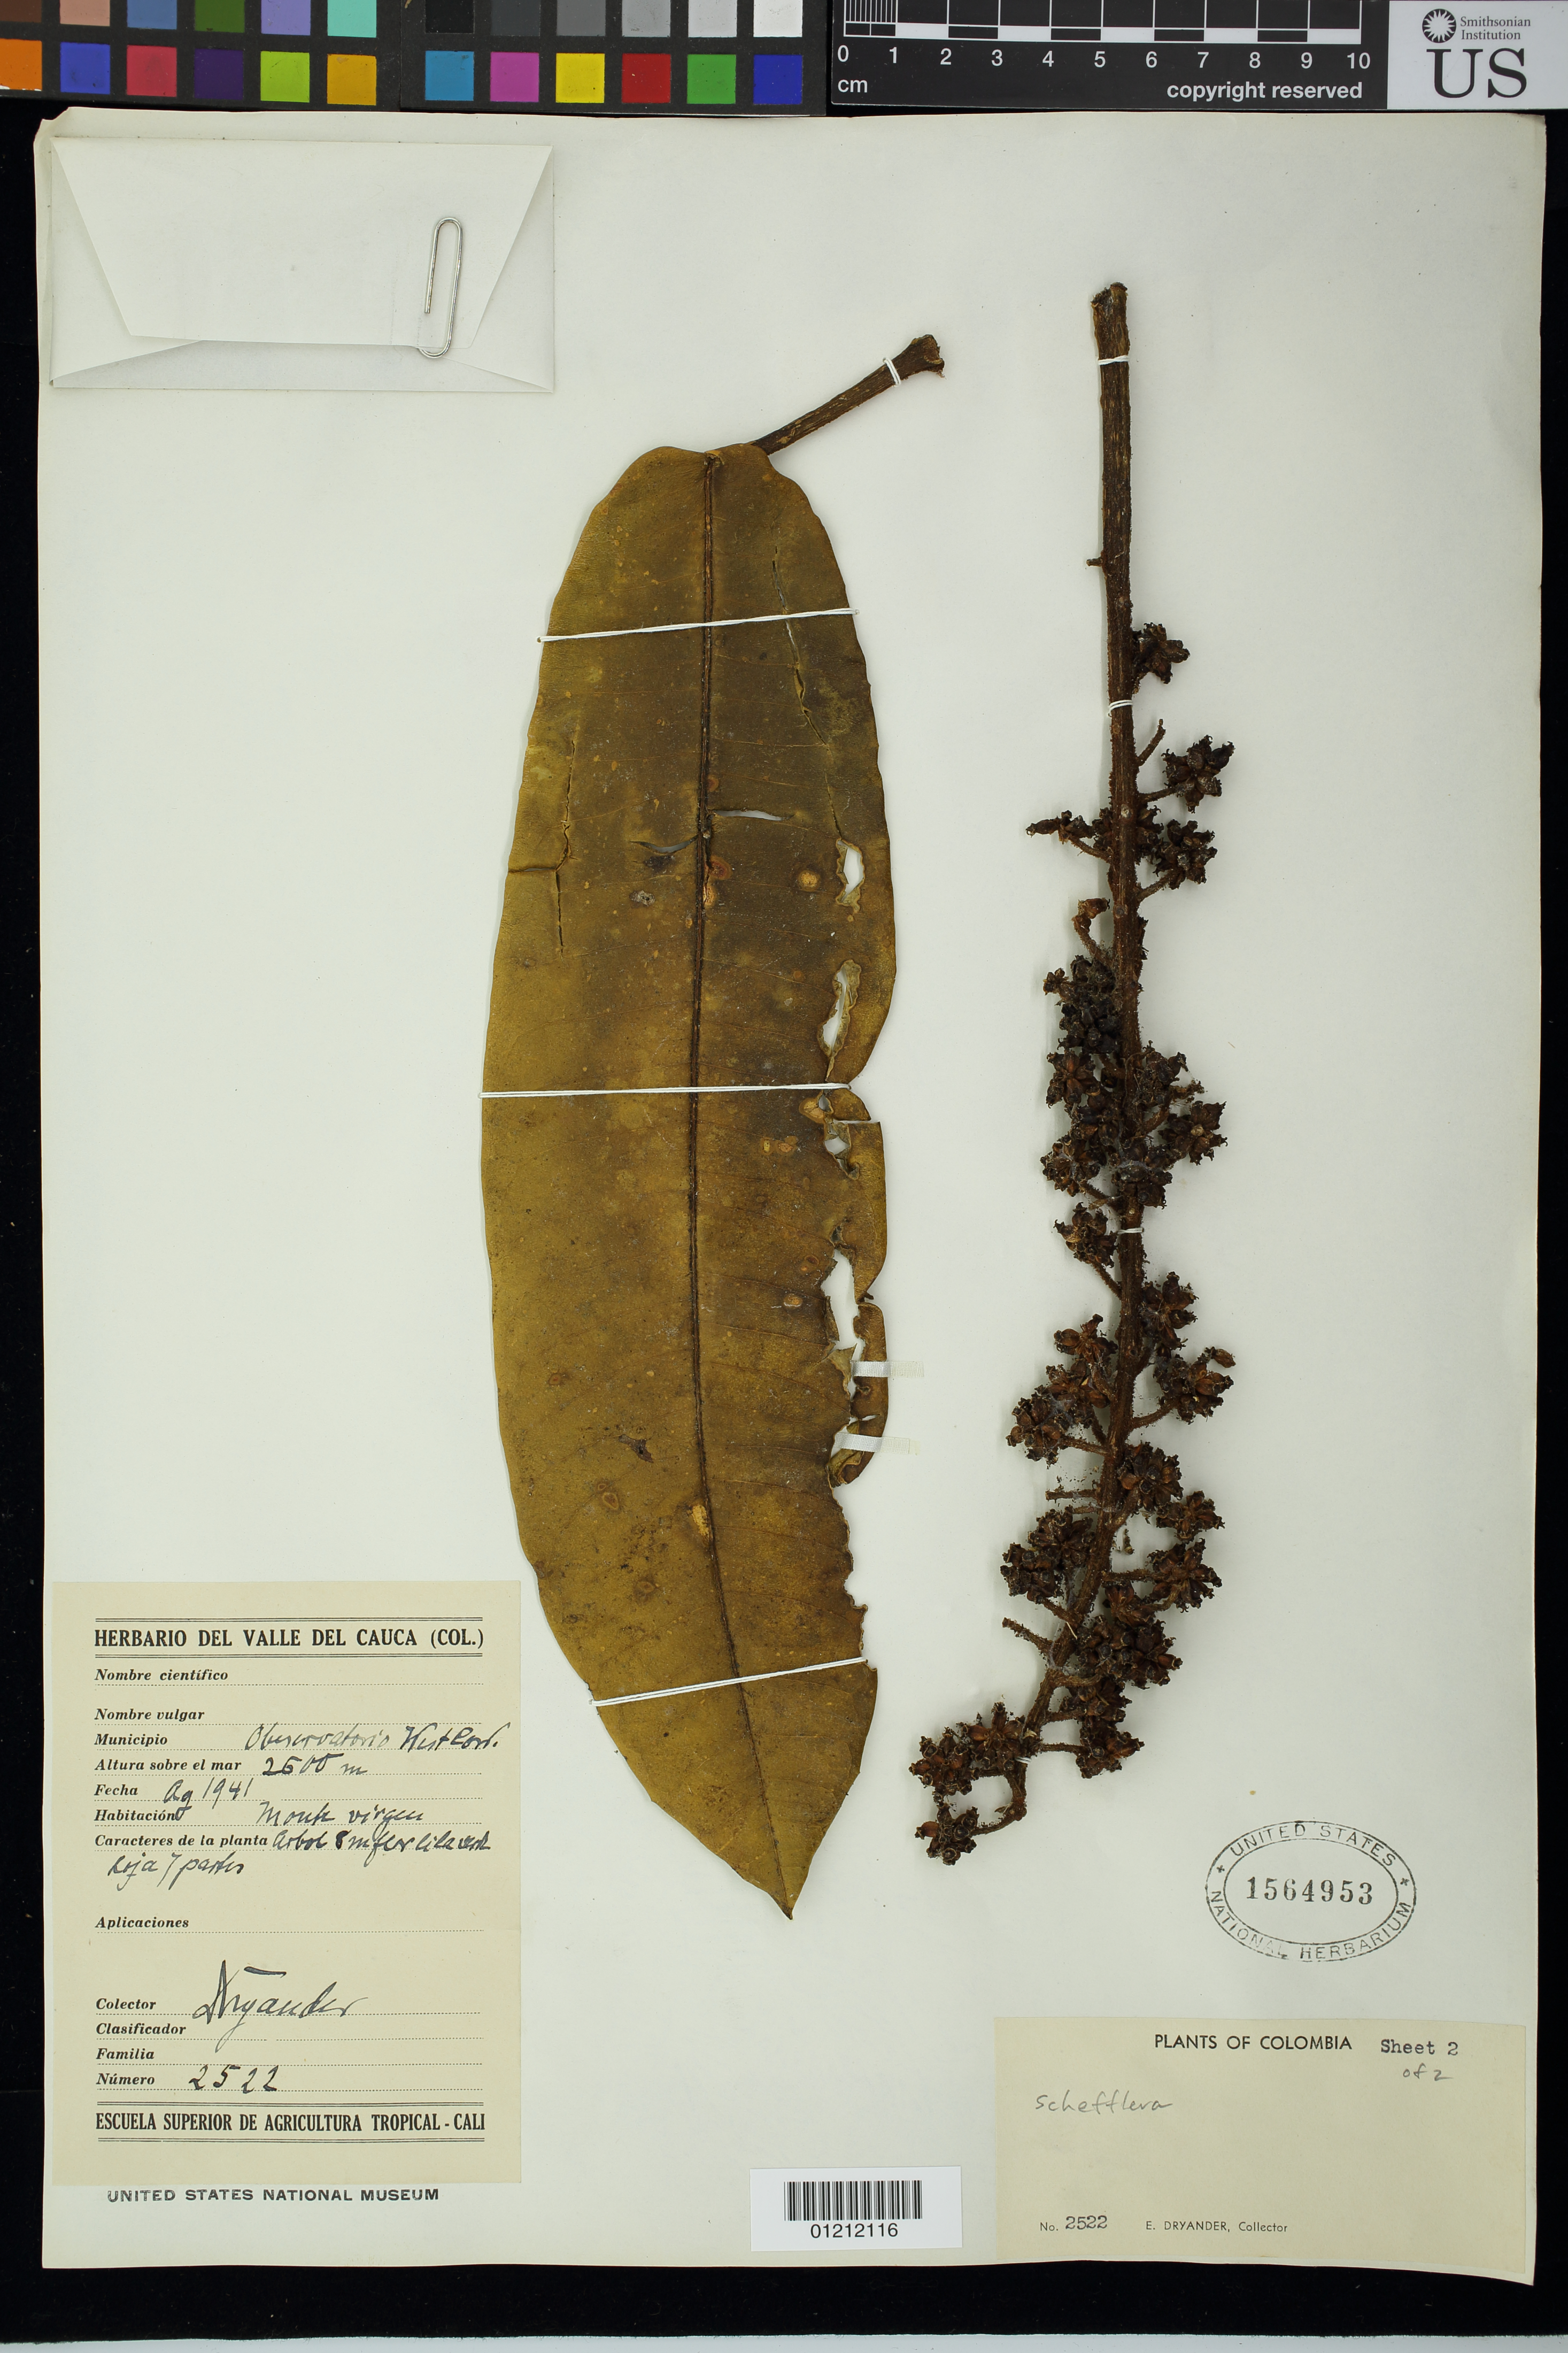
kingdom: Plantae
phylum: Tracheophyta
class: Magnoliopsida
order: Apiales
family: Araliaceae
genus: Schefflera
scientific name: Schefflera sp.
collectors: E. I. Dryander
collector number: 2522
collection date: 1941-08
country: Colombia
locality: Observatorio West Cord.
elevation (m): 2600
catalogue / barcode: US 1564953